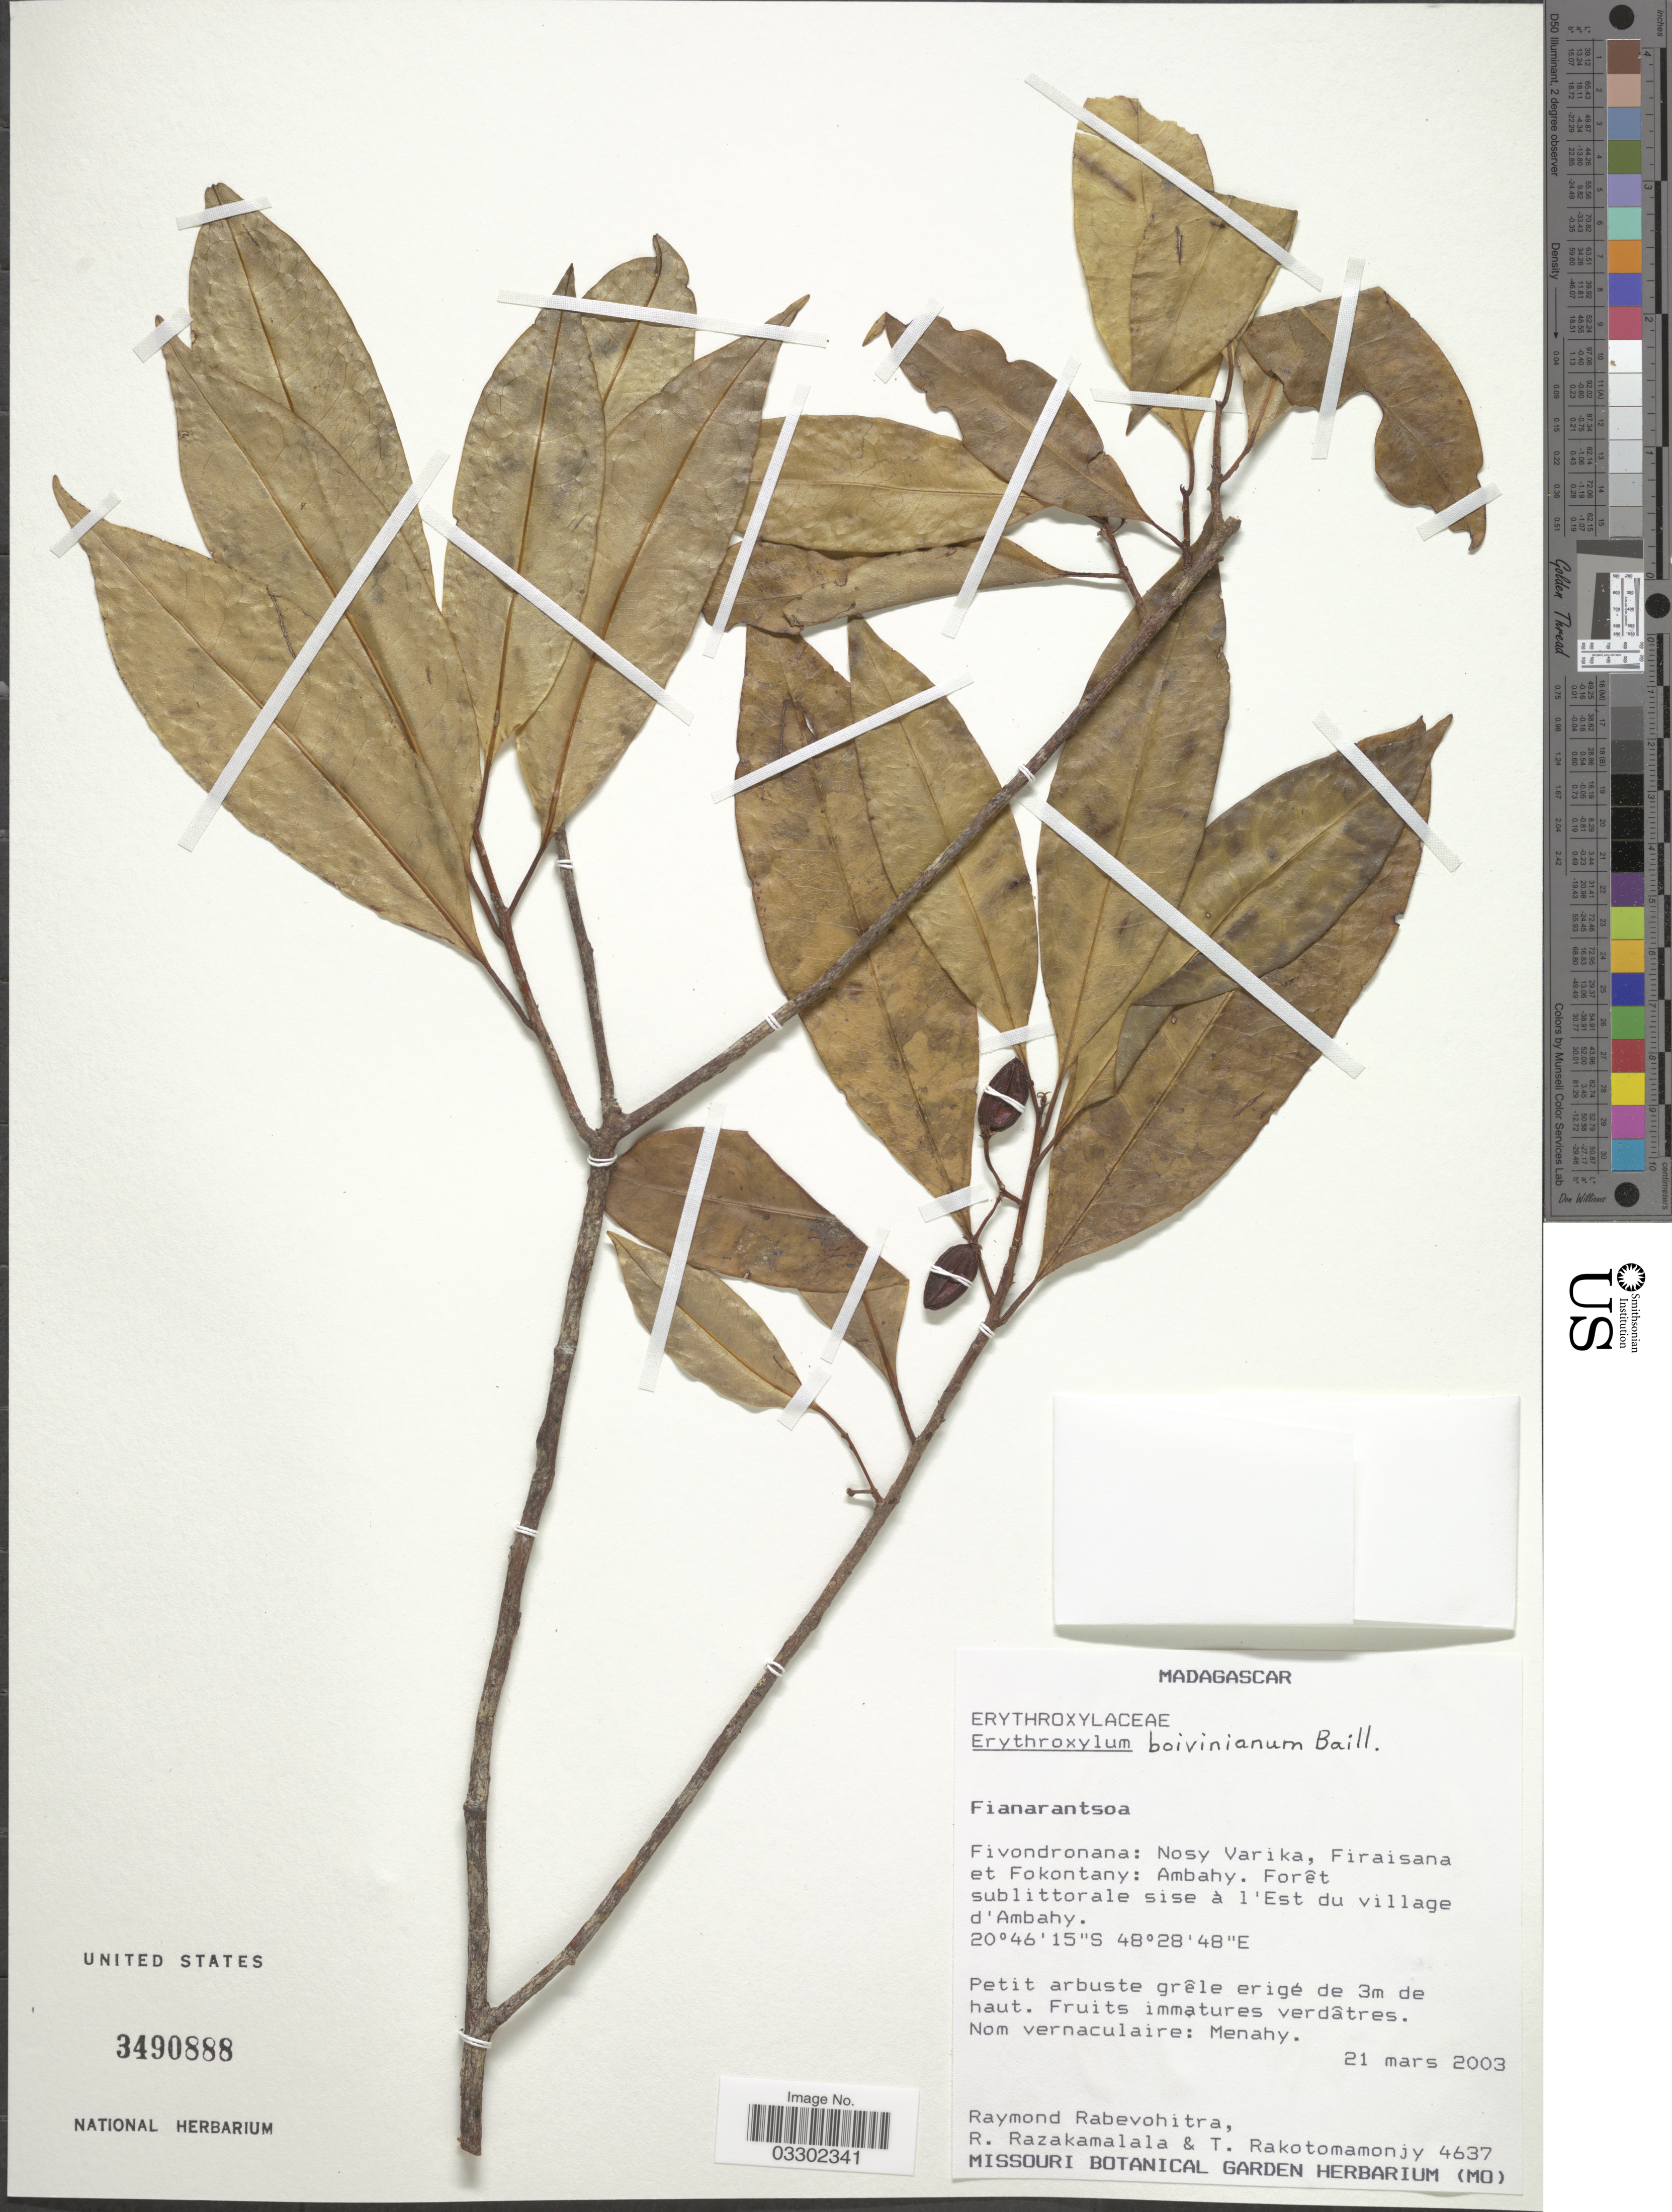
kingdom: Plantae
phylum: Tracheophyta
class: Magnoliopsida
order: Malpighiales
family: Erythroxylaceae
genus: Erythroxylum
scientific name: Erythroxylum boivinianum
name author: Baill.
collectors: R. Rabevohitra, R. Razakamalala & T. Rakotomamonjy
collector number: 4637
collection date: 2003-03-21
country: Madagascar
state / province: Vatovavy Fitovinany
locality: Fivondronana: Nosy Varika, Firaisana et Fokontany: Ambahy. Forêt sublittorale sise à l'Est du village d'Ambahy.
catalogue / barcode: US 3490888